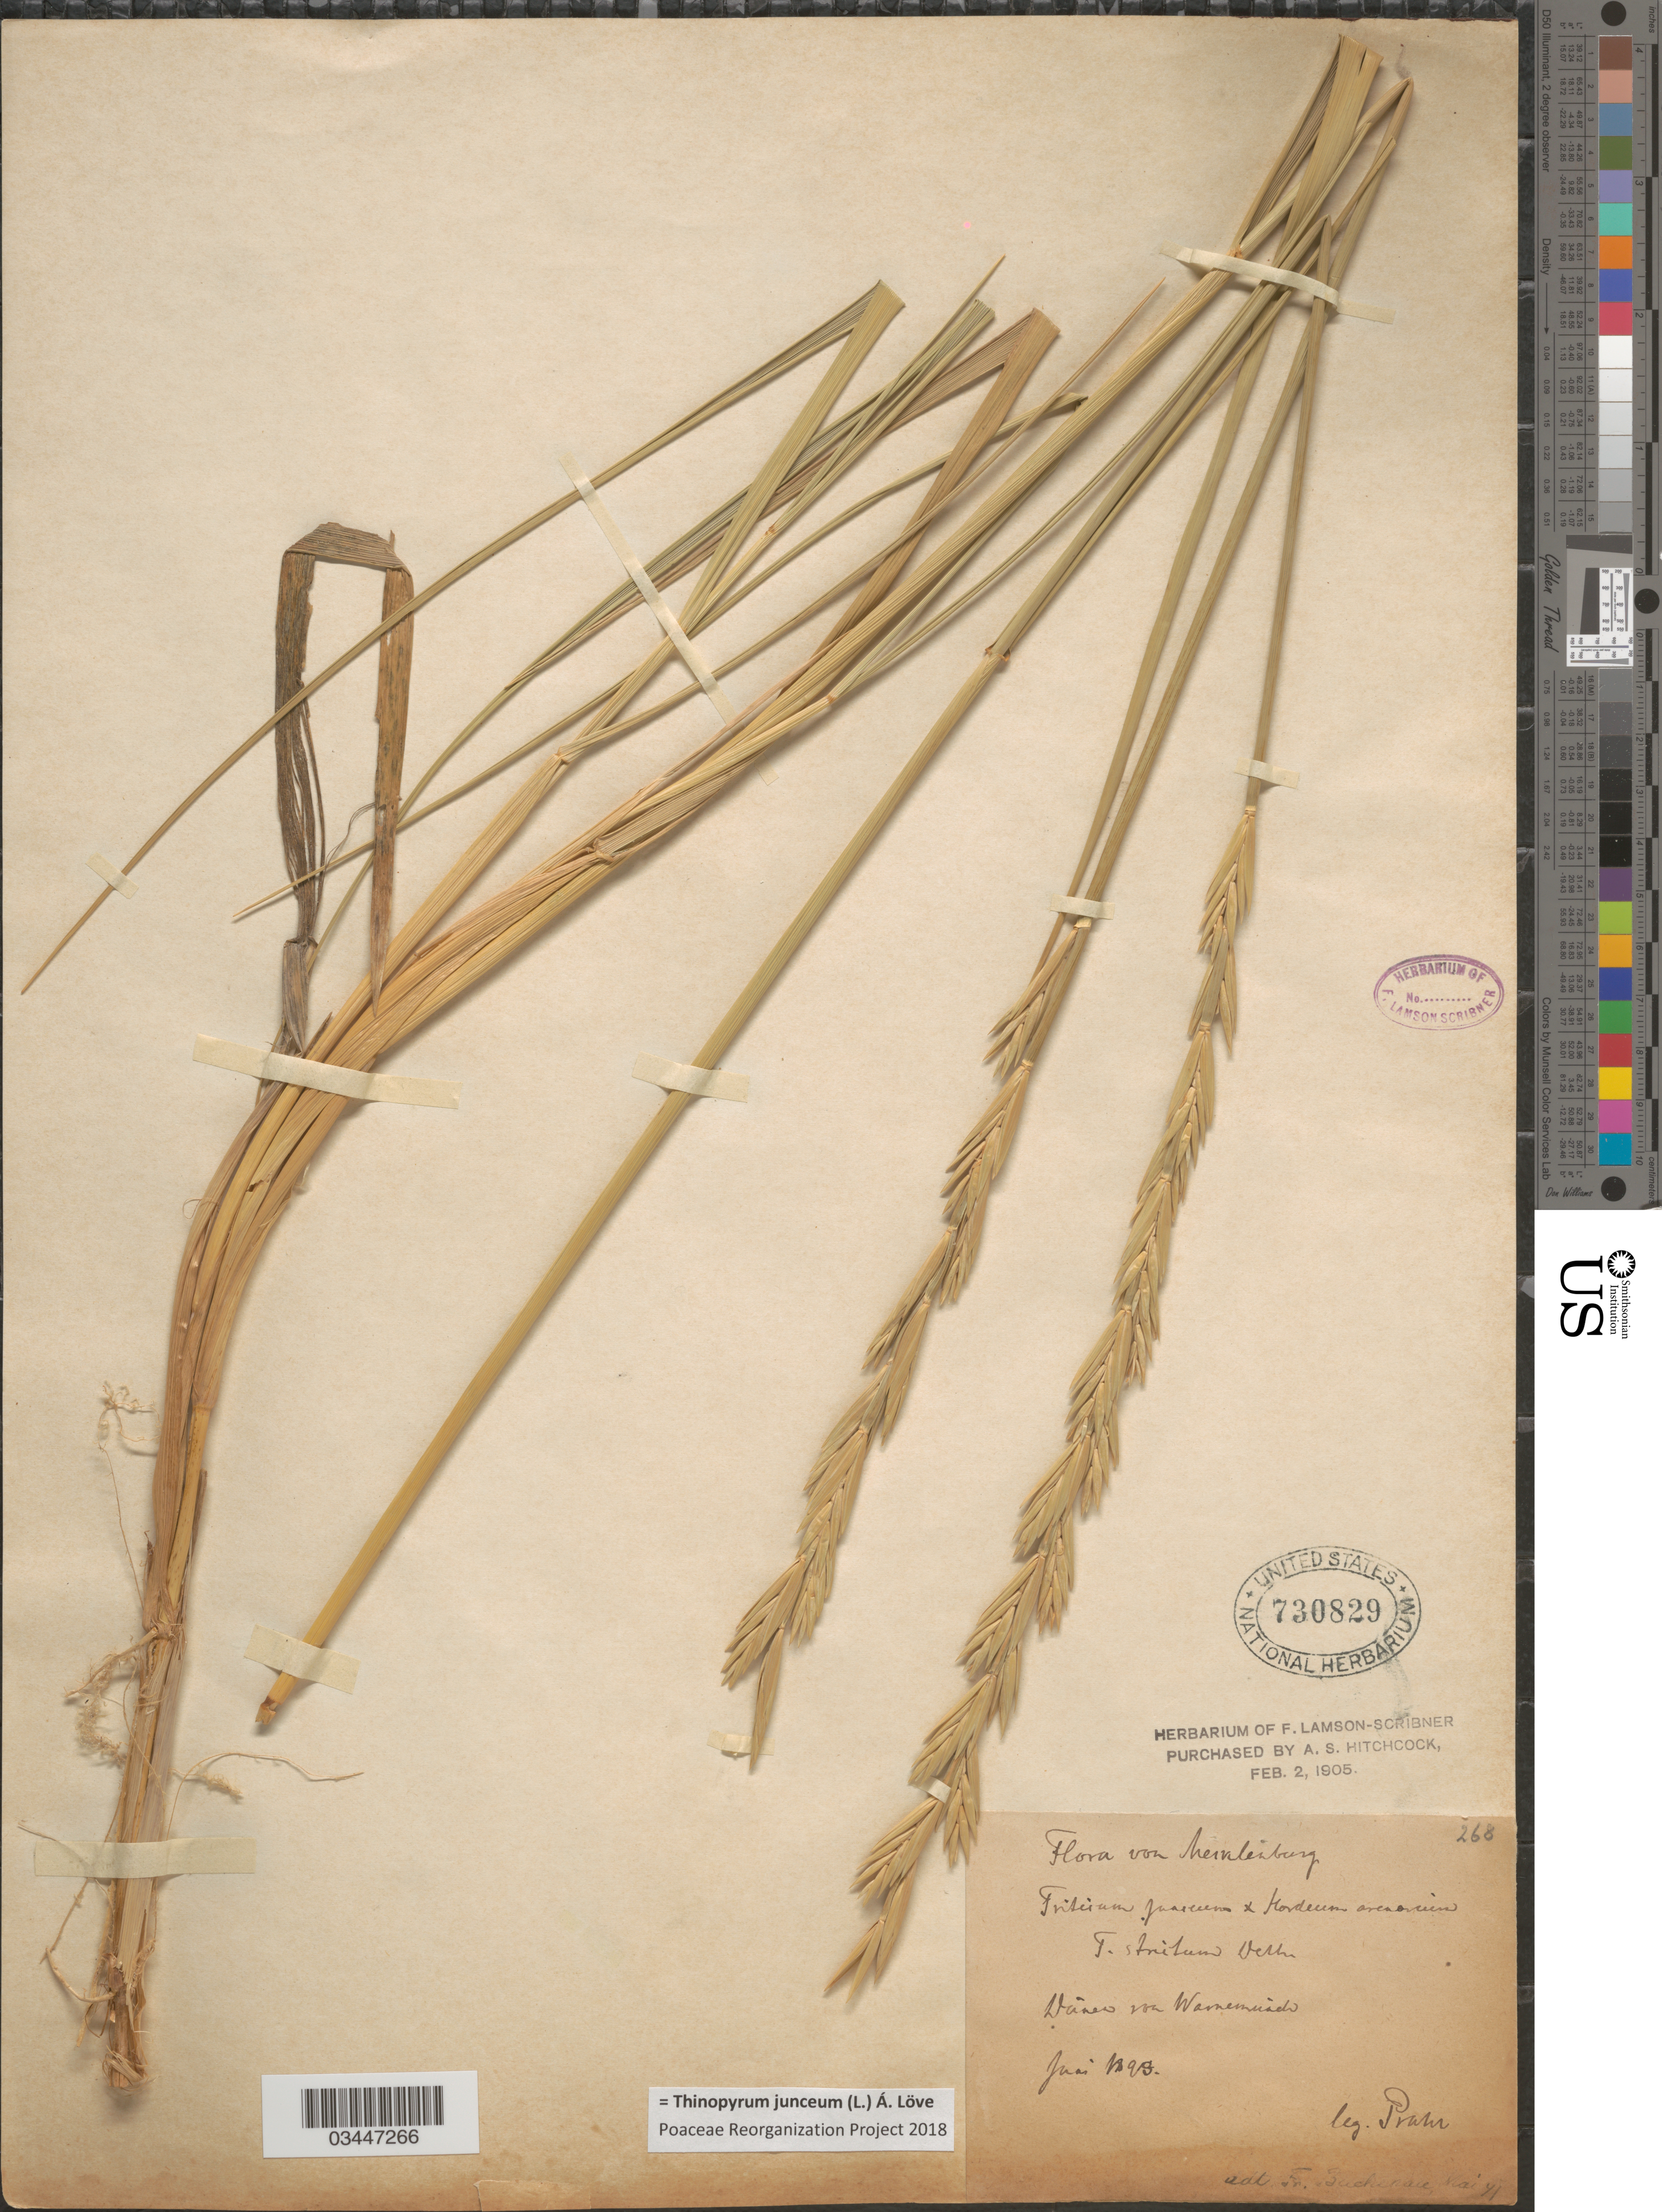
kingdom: Plantae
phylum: Tracheophyta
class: Liliopsida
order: Poales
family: Poaceae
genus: Thinopyrum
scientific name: Thinopyrum junceum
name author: (L.) Á. Löve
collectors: Prahr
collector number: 268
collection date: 1898-06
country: Germany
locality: Mecklenburg. Dânes von Warnemünde.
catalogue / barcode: US 730829